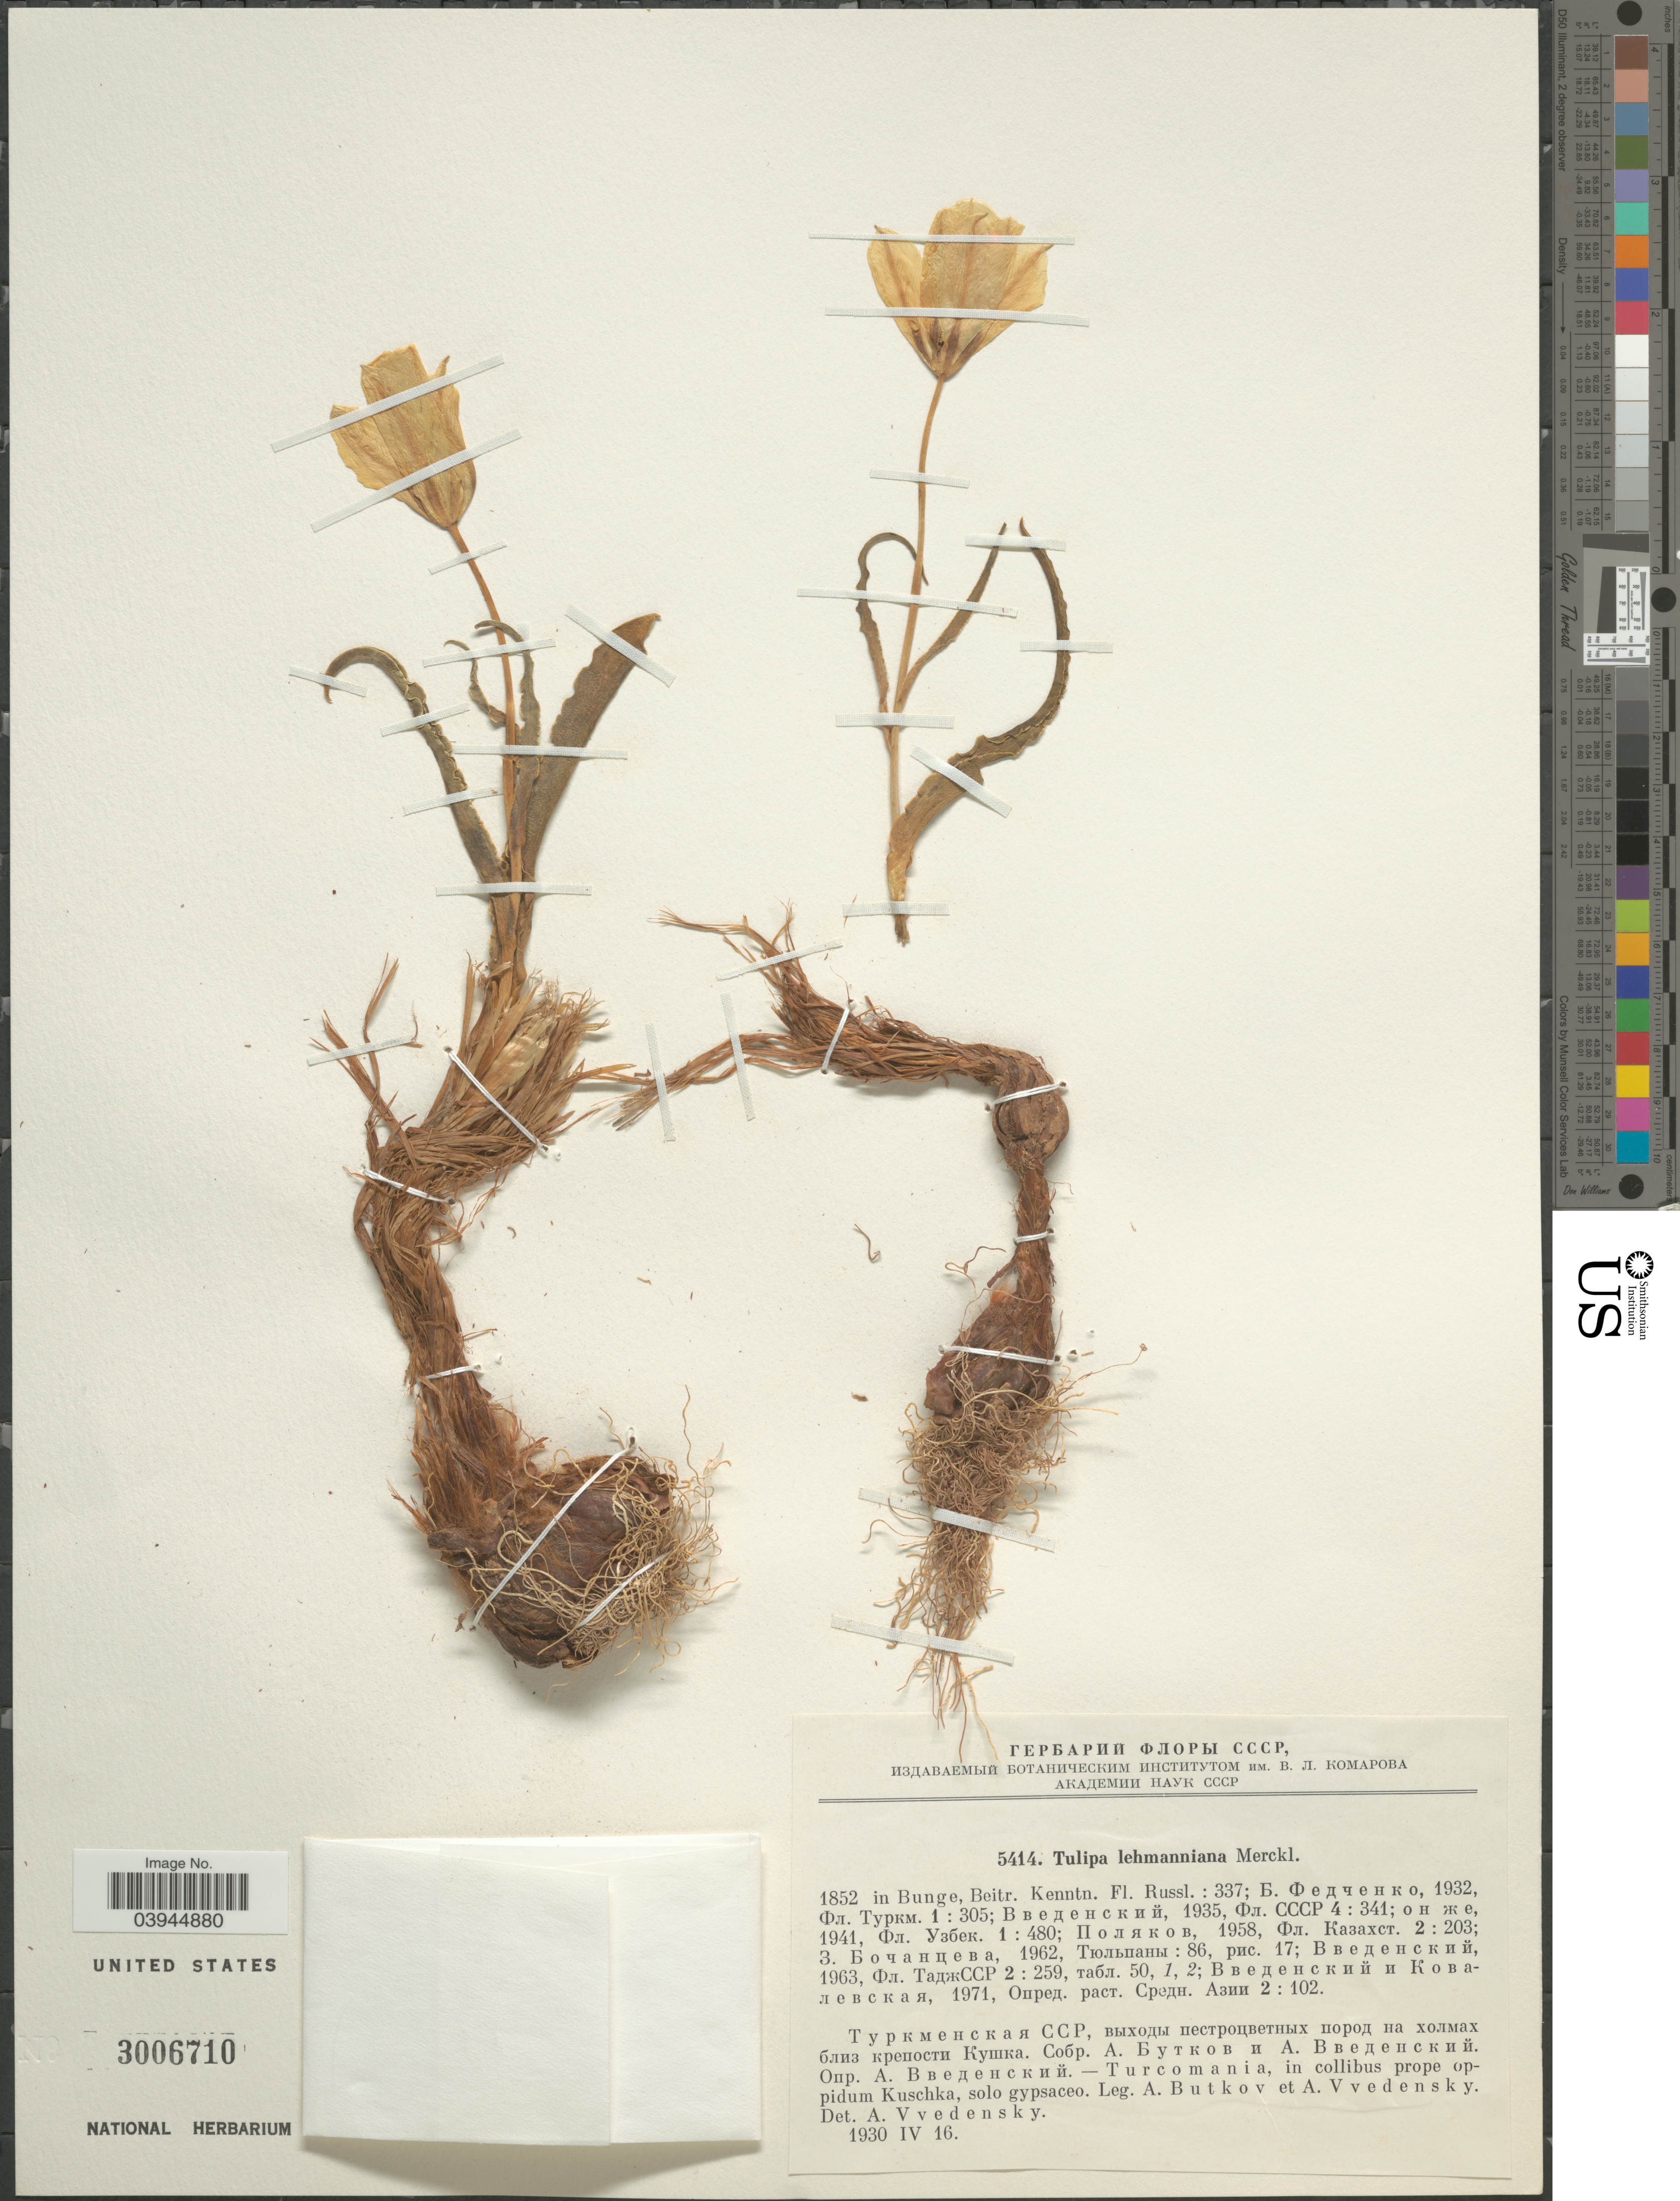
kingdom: Plantae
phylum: Tracheophyta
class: Liliopsida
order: Liliales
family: Liliaceae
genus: Tulipa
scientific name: Tulipa lehmanniana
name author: Merckl.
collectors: A. Butkov & A. Vvedensky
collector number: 5414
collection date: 1930-04-16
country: Turkmenistan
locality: Turcomania, in collibus prope oppidum Kuschka, solo gypsaceo.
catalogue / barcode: US 3006710